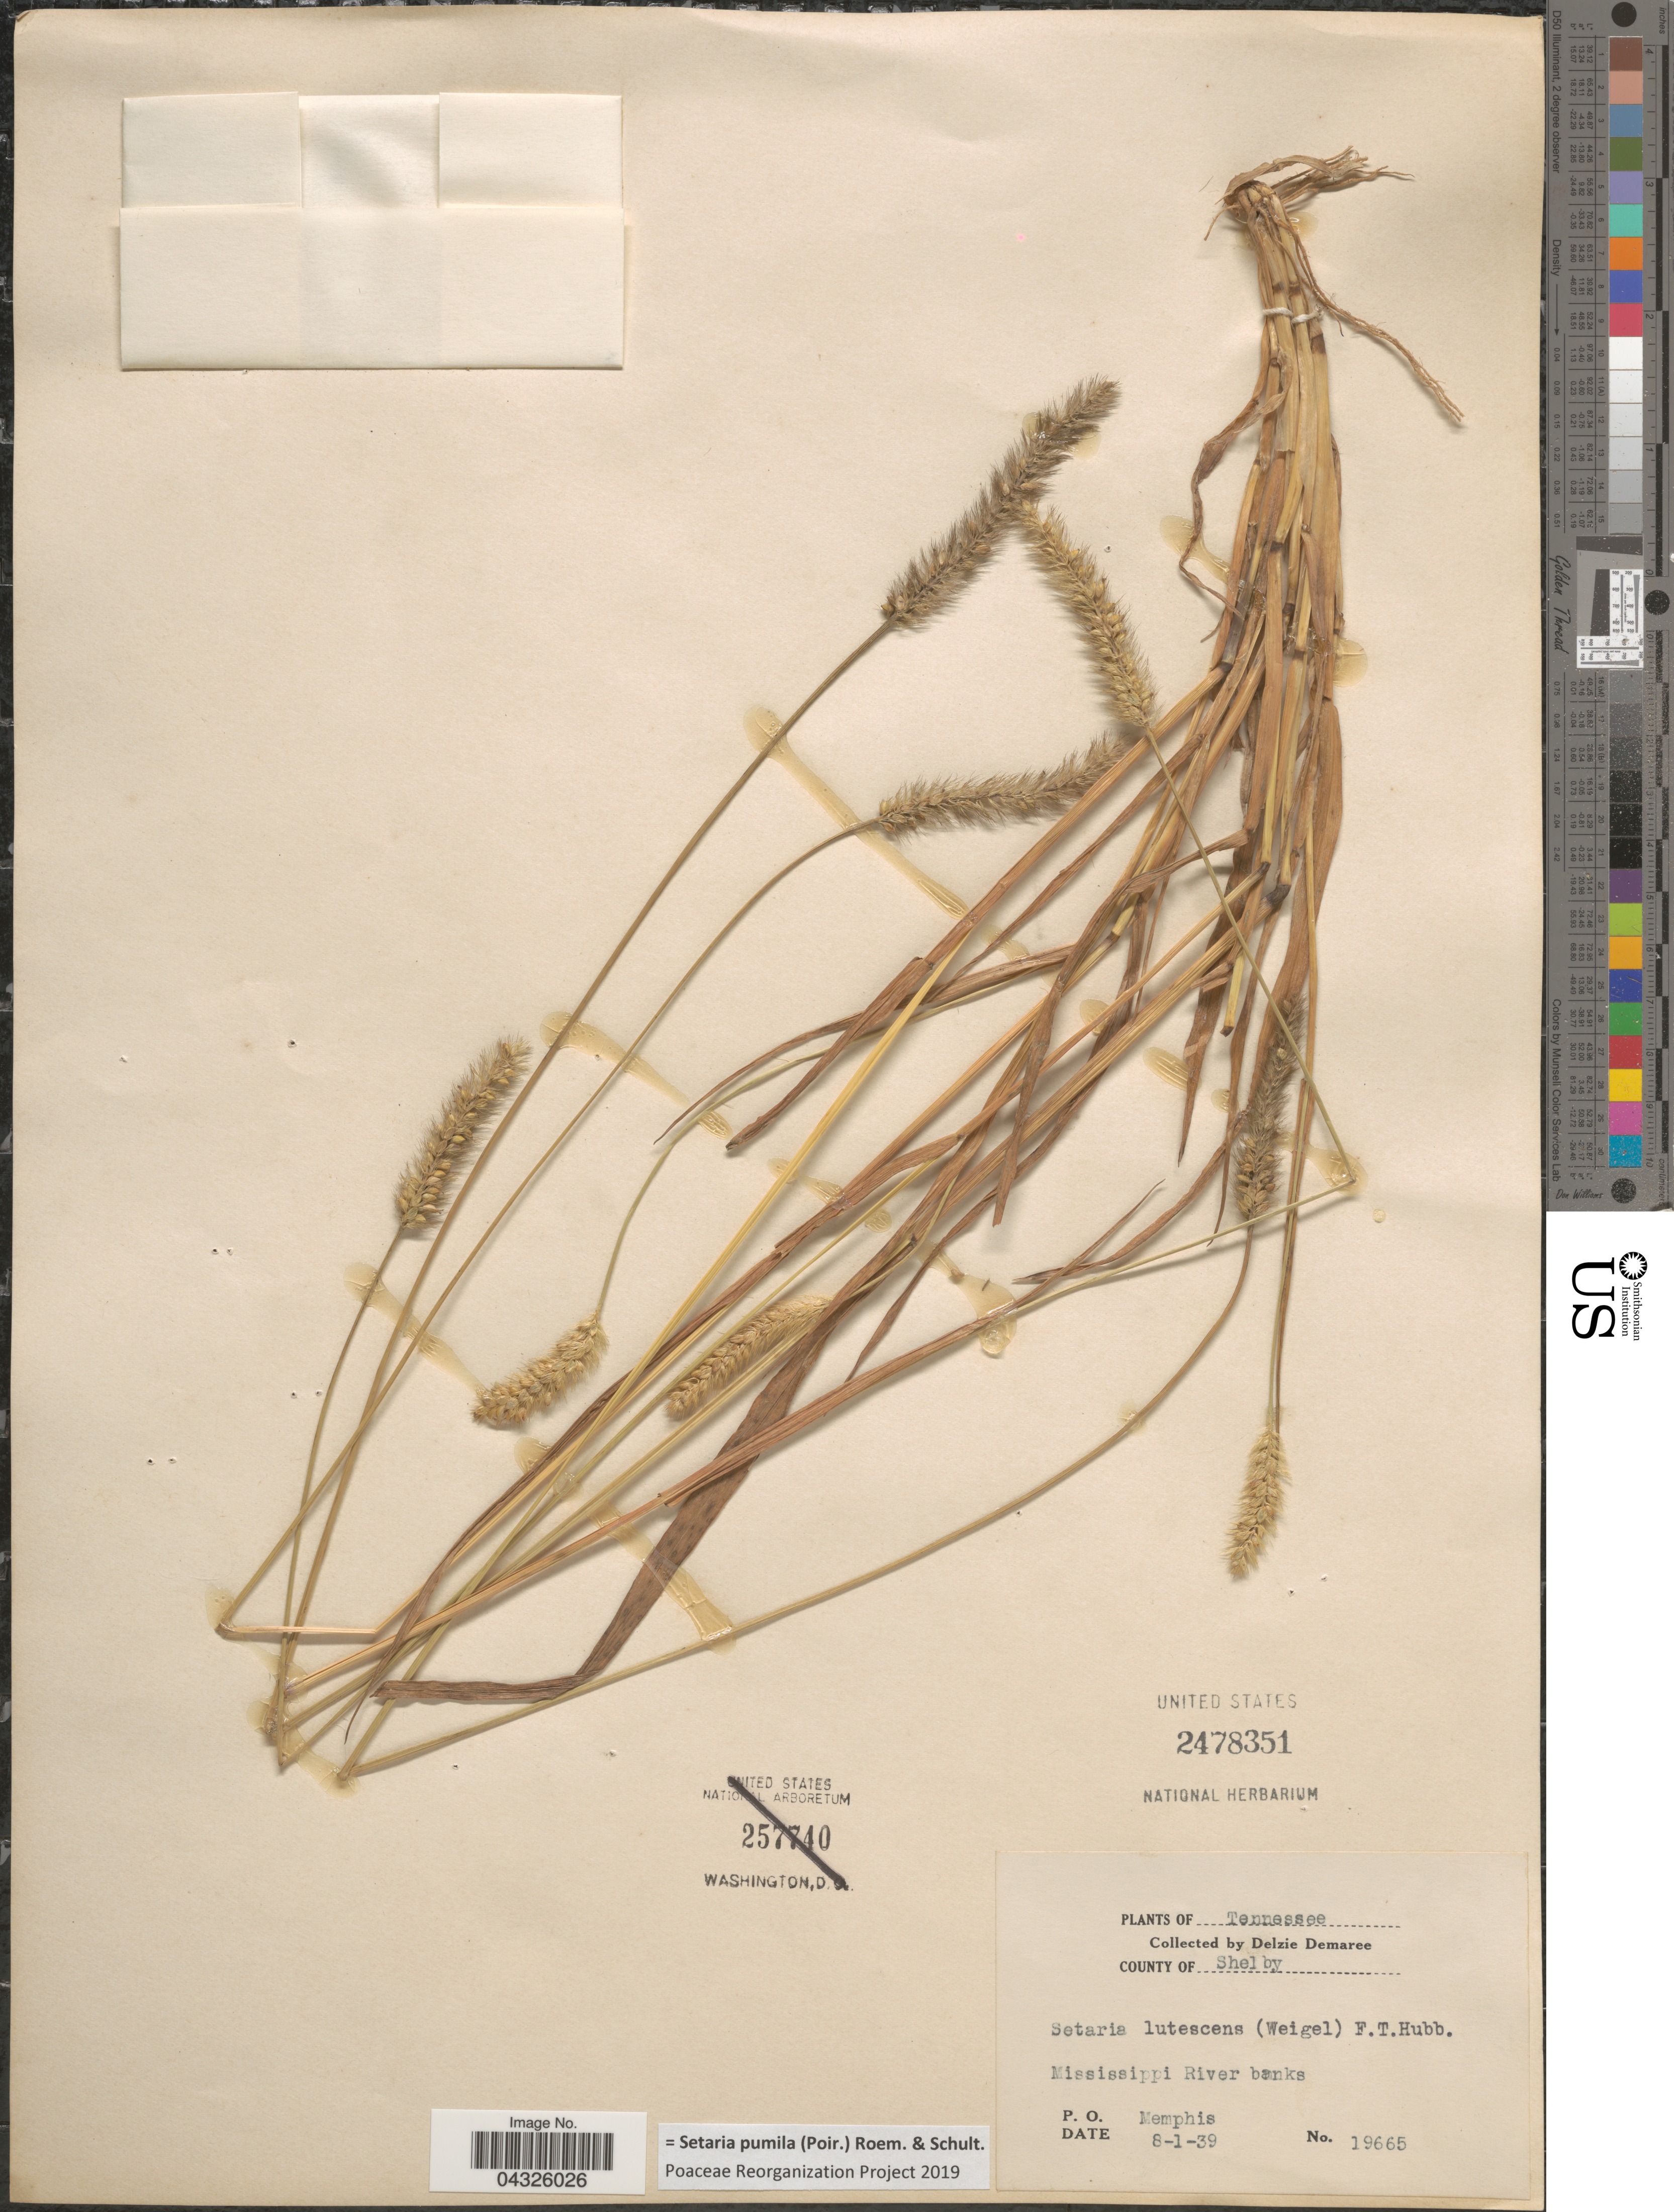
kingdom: Plantae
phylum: Tracheophyta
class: Liliopsida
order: Poales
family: Poaceae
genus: Setaria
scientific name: Setaria pumila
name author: (Poir.) Roem. & Schult.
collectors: D. Demaree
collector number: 19665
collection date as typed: Transcribed d/m/y: 1/8/39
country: United States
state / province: Tennessee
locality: County of Shelby. Mississippi River banks. P.O. Memphis.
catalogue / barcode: US 2478351